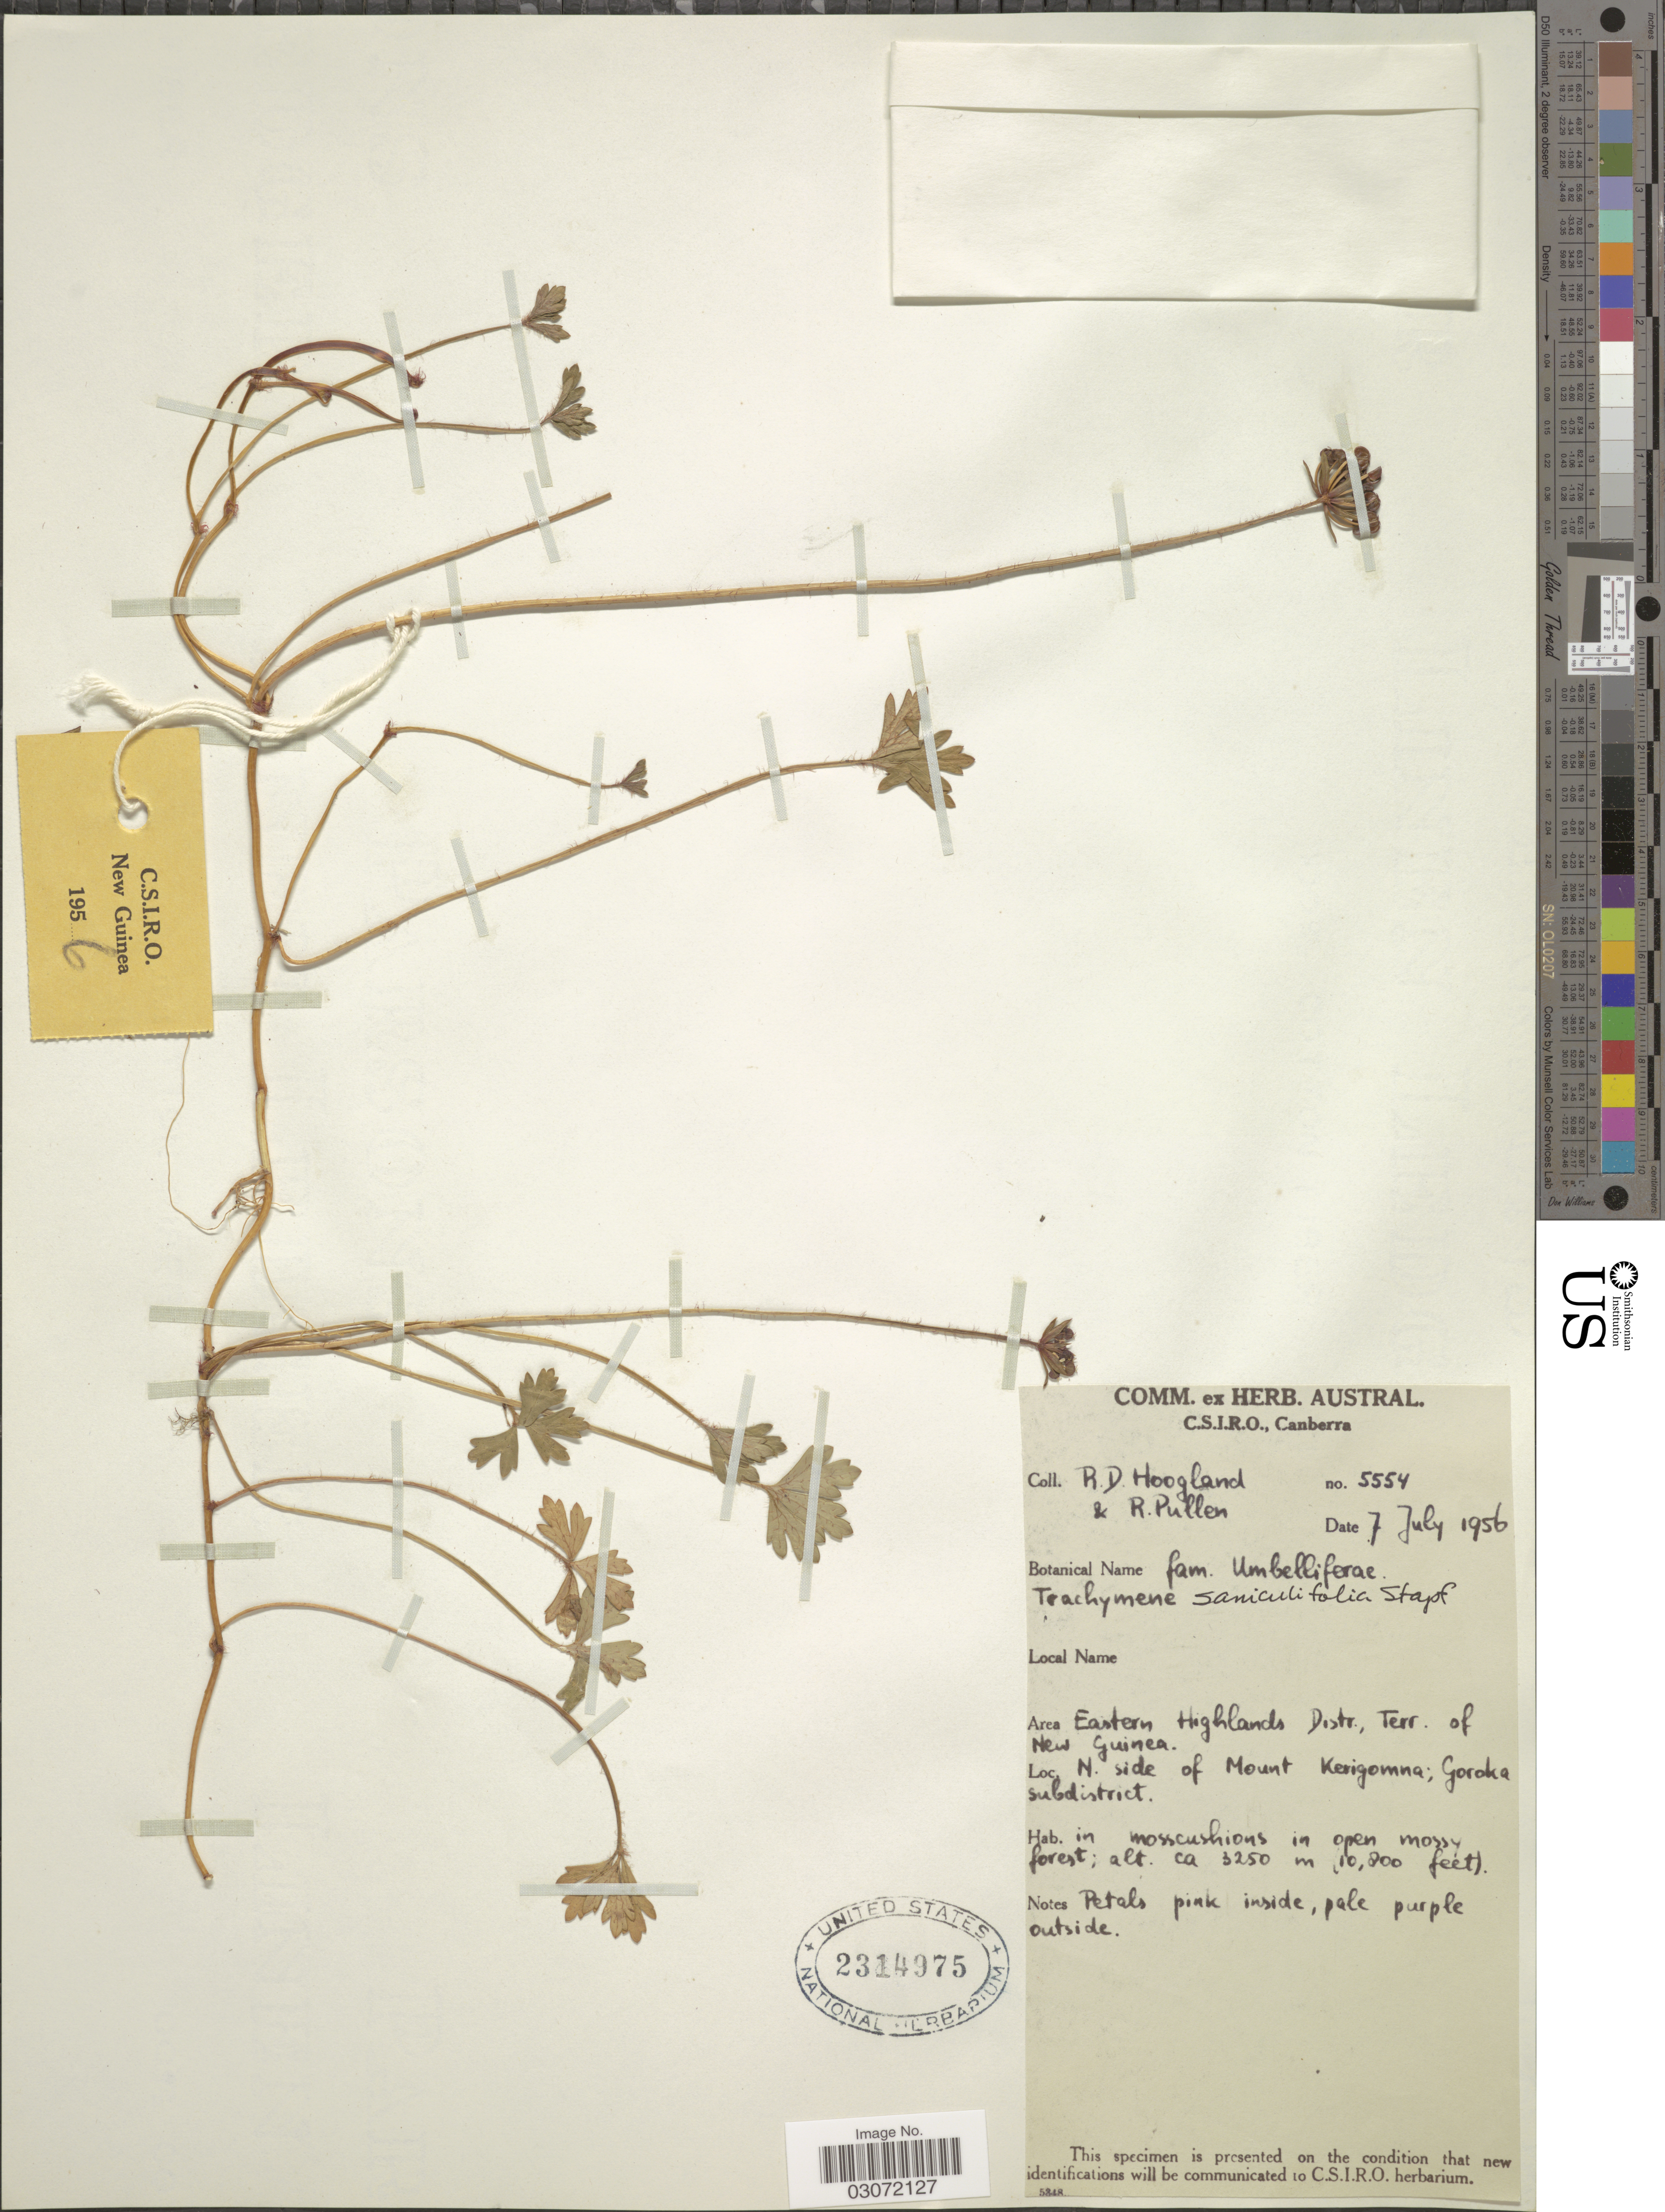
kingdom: Plantae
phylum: Tracheophyta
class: Magnoliopsida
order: Apiales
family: Araliaceae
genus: Trachymene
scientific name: Trachymene saniculaefolia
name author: Stapf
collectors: R. D. Hoogland & R. Pullen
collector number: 5554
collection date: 1956-07-07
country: Papua New Guinea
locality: Area Eastern Highlands Distr., Terr. of New Guinea. N. side of Mount Kerigomna; Goroka subdistrict.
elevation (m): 3250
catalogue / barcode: US 2314975